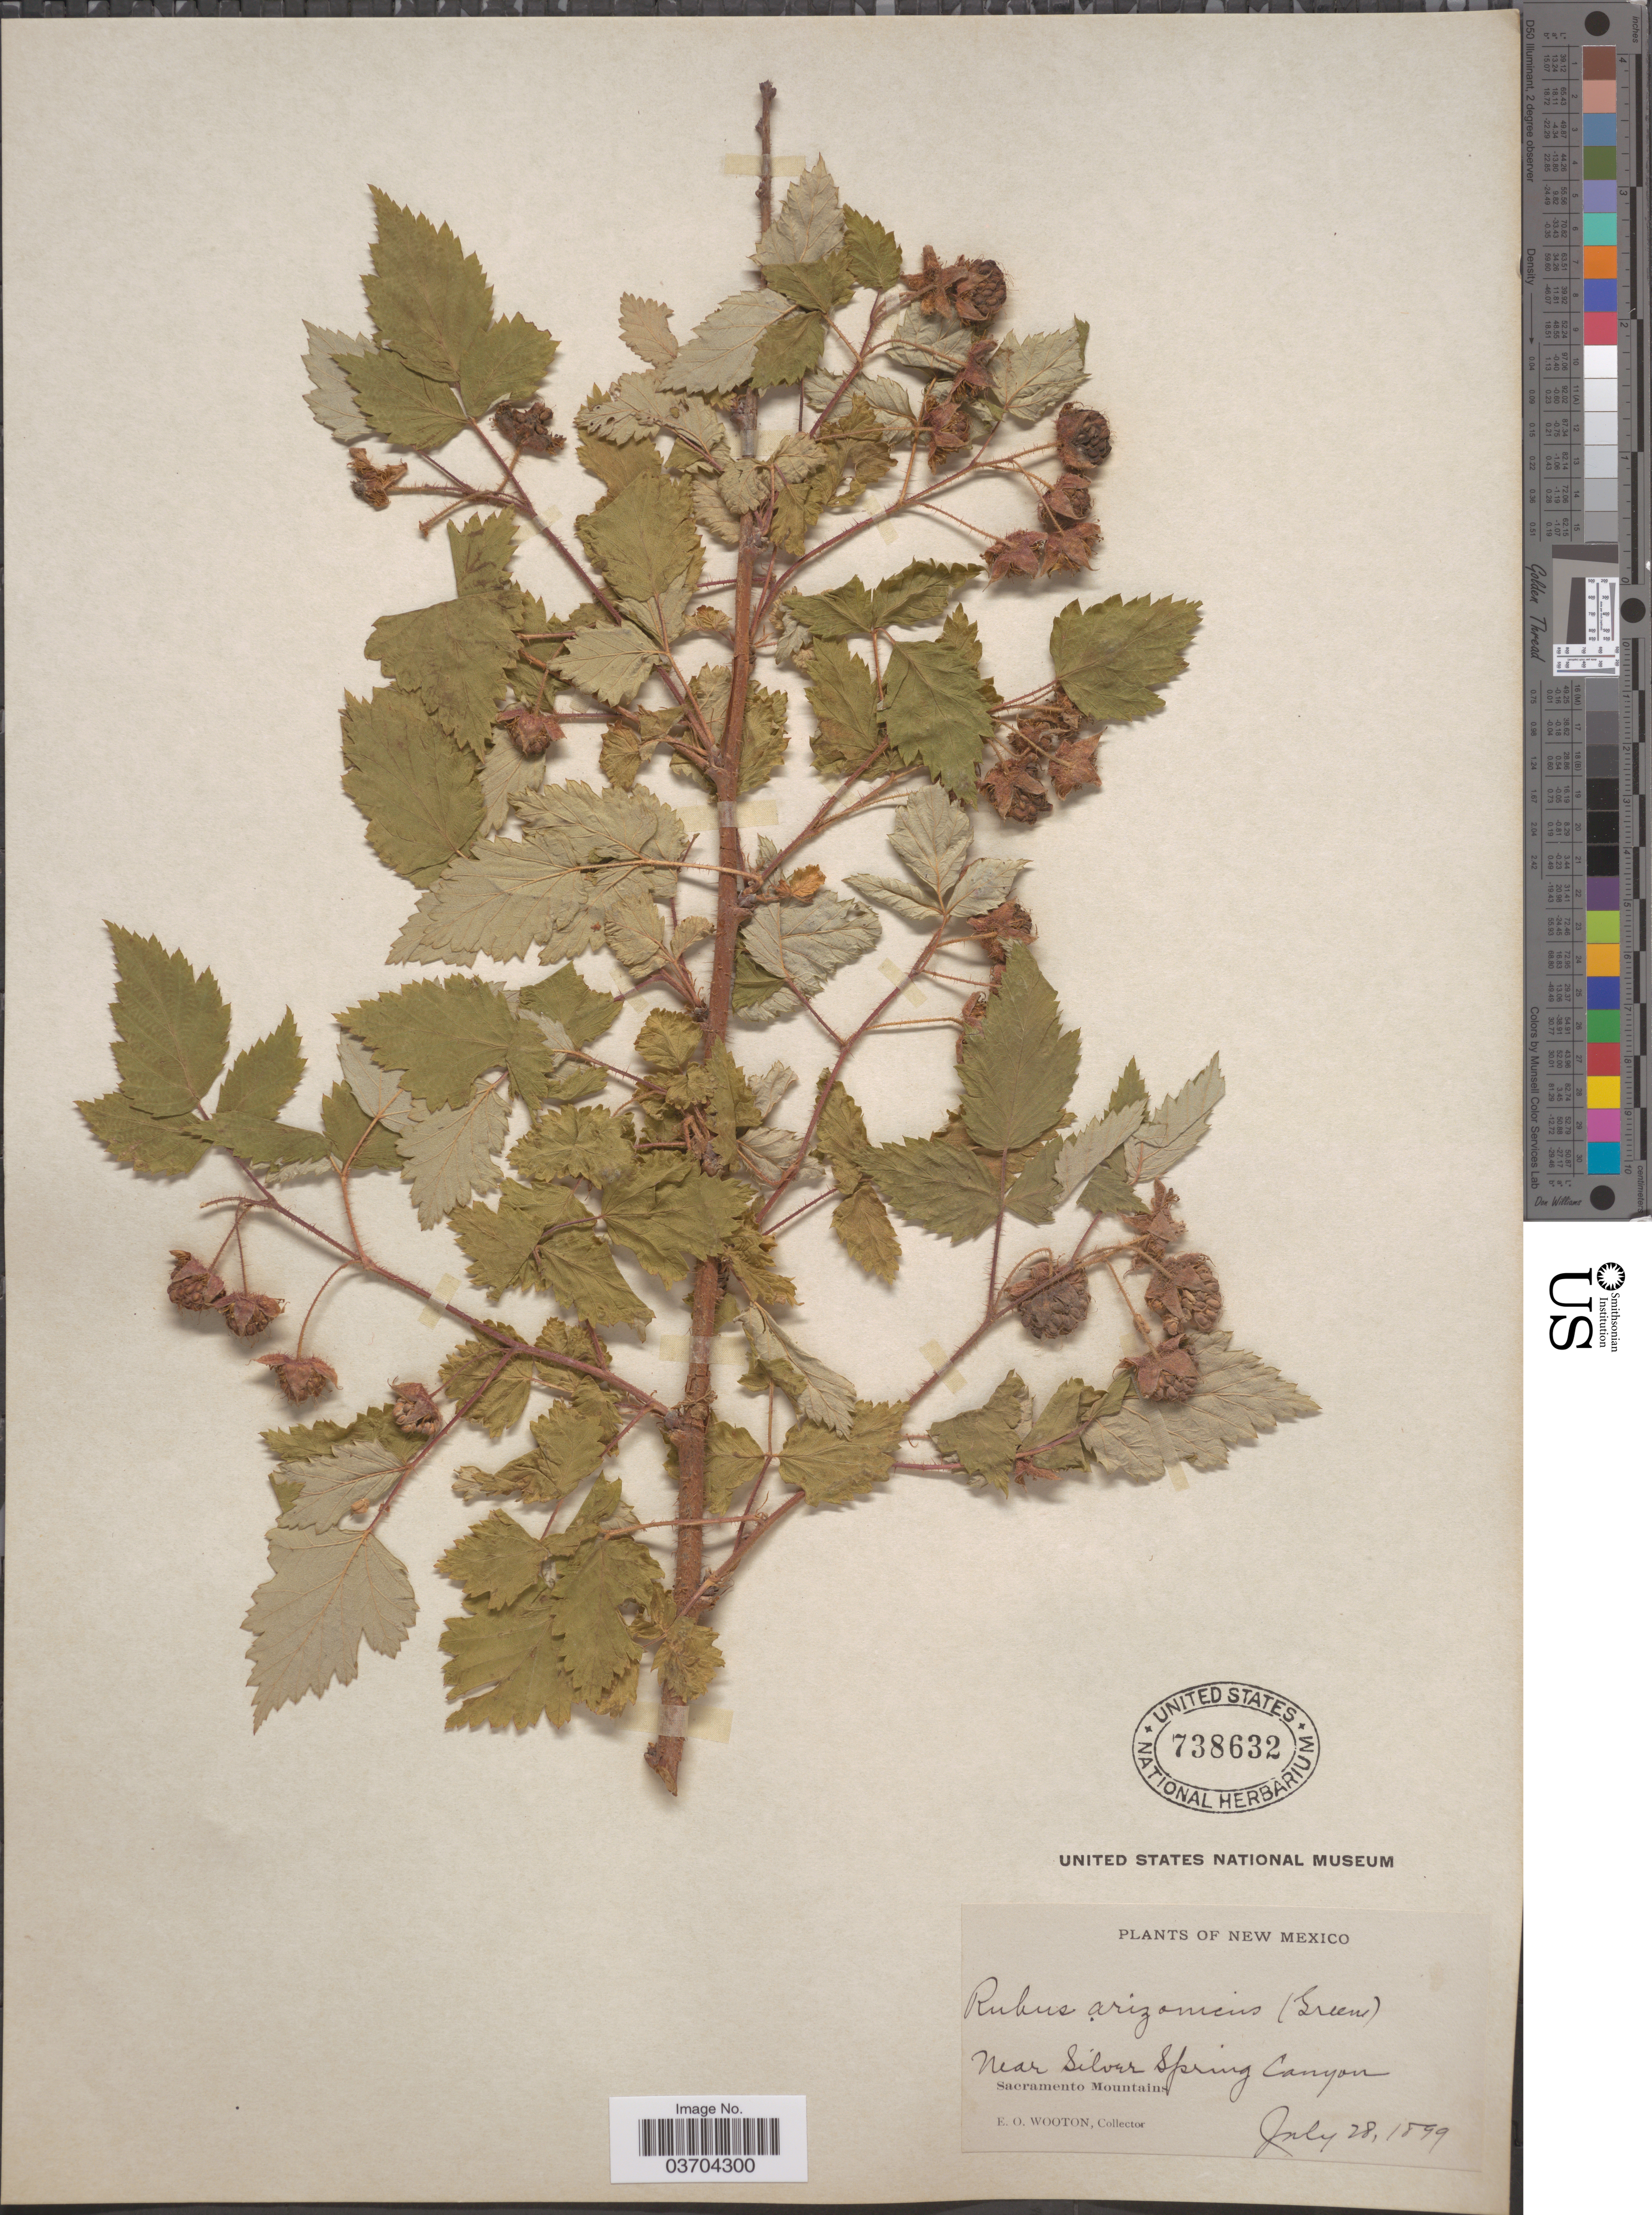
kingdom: Plantae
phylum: Tracheophyta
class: Magnoliopsida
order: Rosales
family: Rosaceae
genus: Rubus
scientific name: Rubus arizonicus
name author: (Greene) Rydb.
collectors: E. O. Wooton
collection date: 1899-07-28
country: United States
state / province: New Mexico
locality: Near Silver Spring Canyon Sacramento Mountains.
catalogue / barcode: US 738632